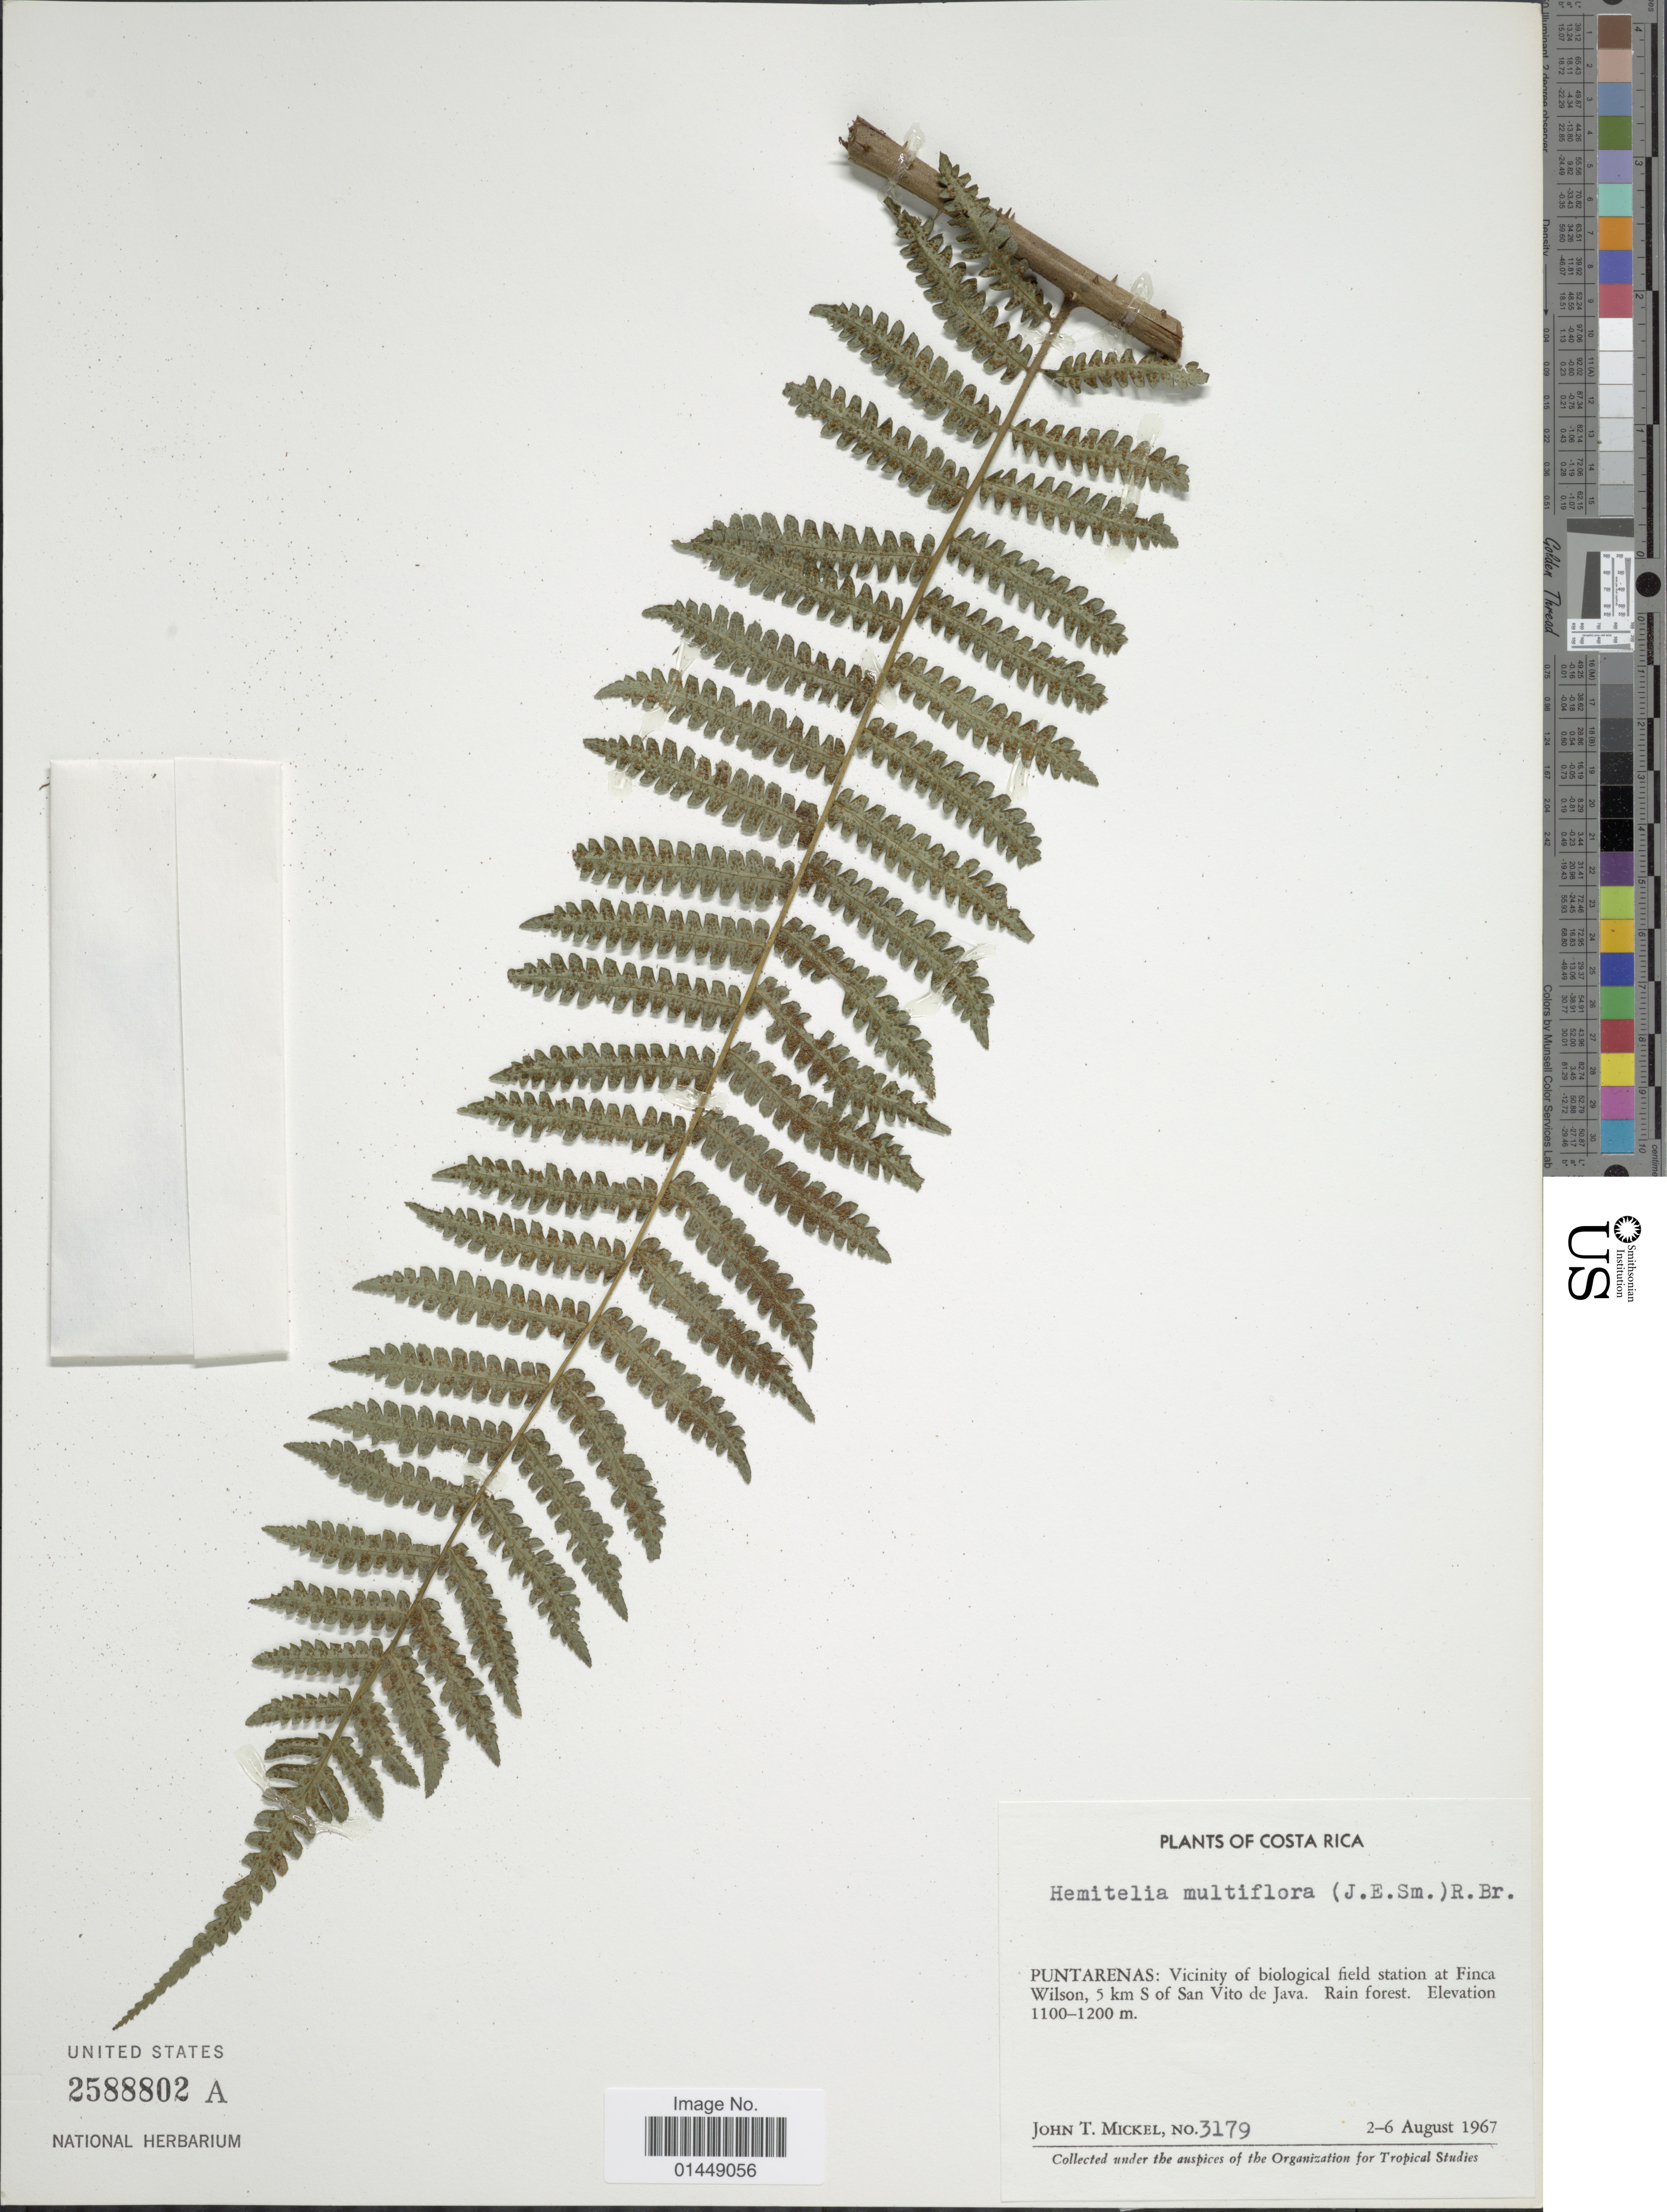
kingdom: Plantae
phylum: Tracheophyta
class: Polypodiopsida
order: Cyatheales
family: Cyatheaceae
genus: Cyathea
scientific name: Cyathea multiflora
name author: Sm.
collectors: J. T. Mickel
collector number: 3179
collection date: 1967-08-02/1967-08-06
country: Costa Rica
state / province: Puntarenas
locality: Puntarenas: Vicinity of biological field station at Finca Wilson, 5 km S of San Vito de Java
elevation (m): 1100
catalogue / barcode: US 2588802A